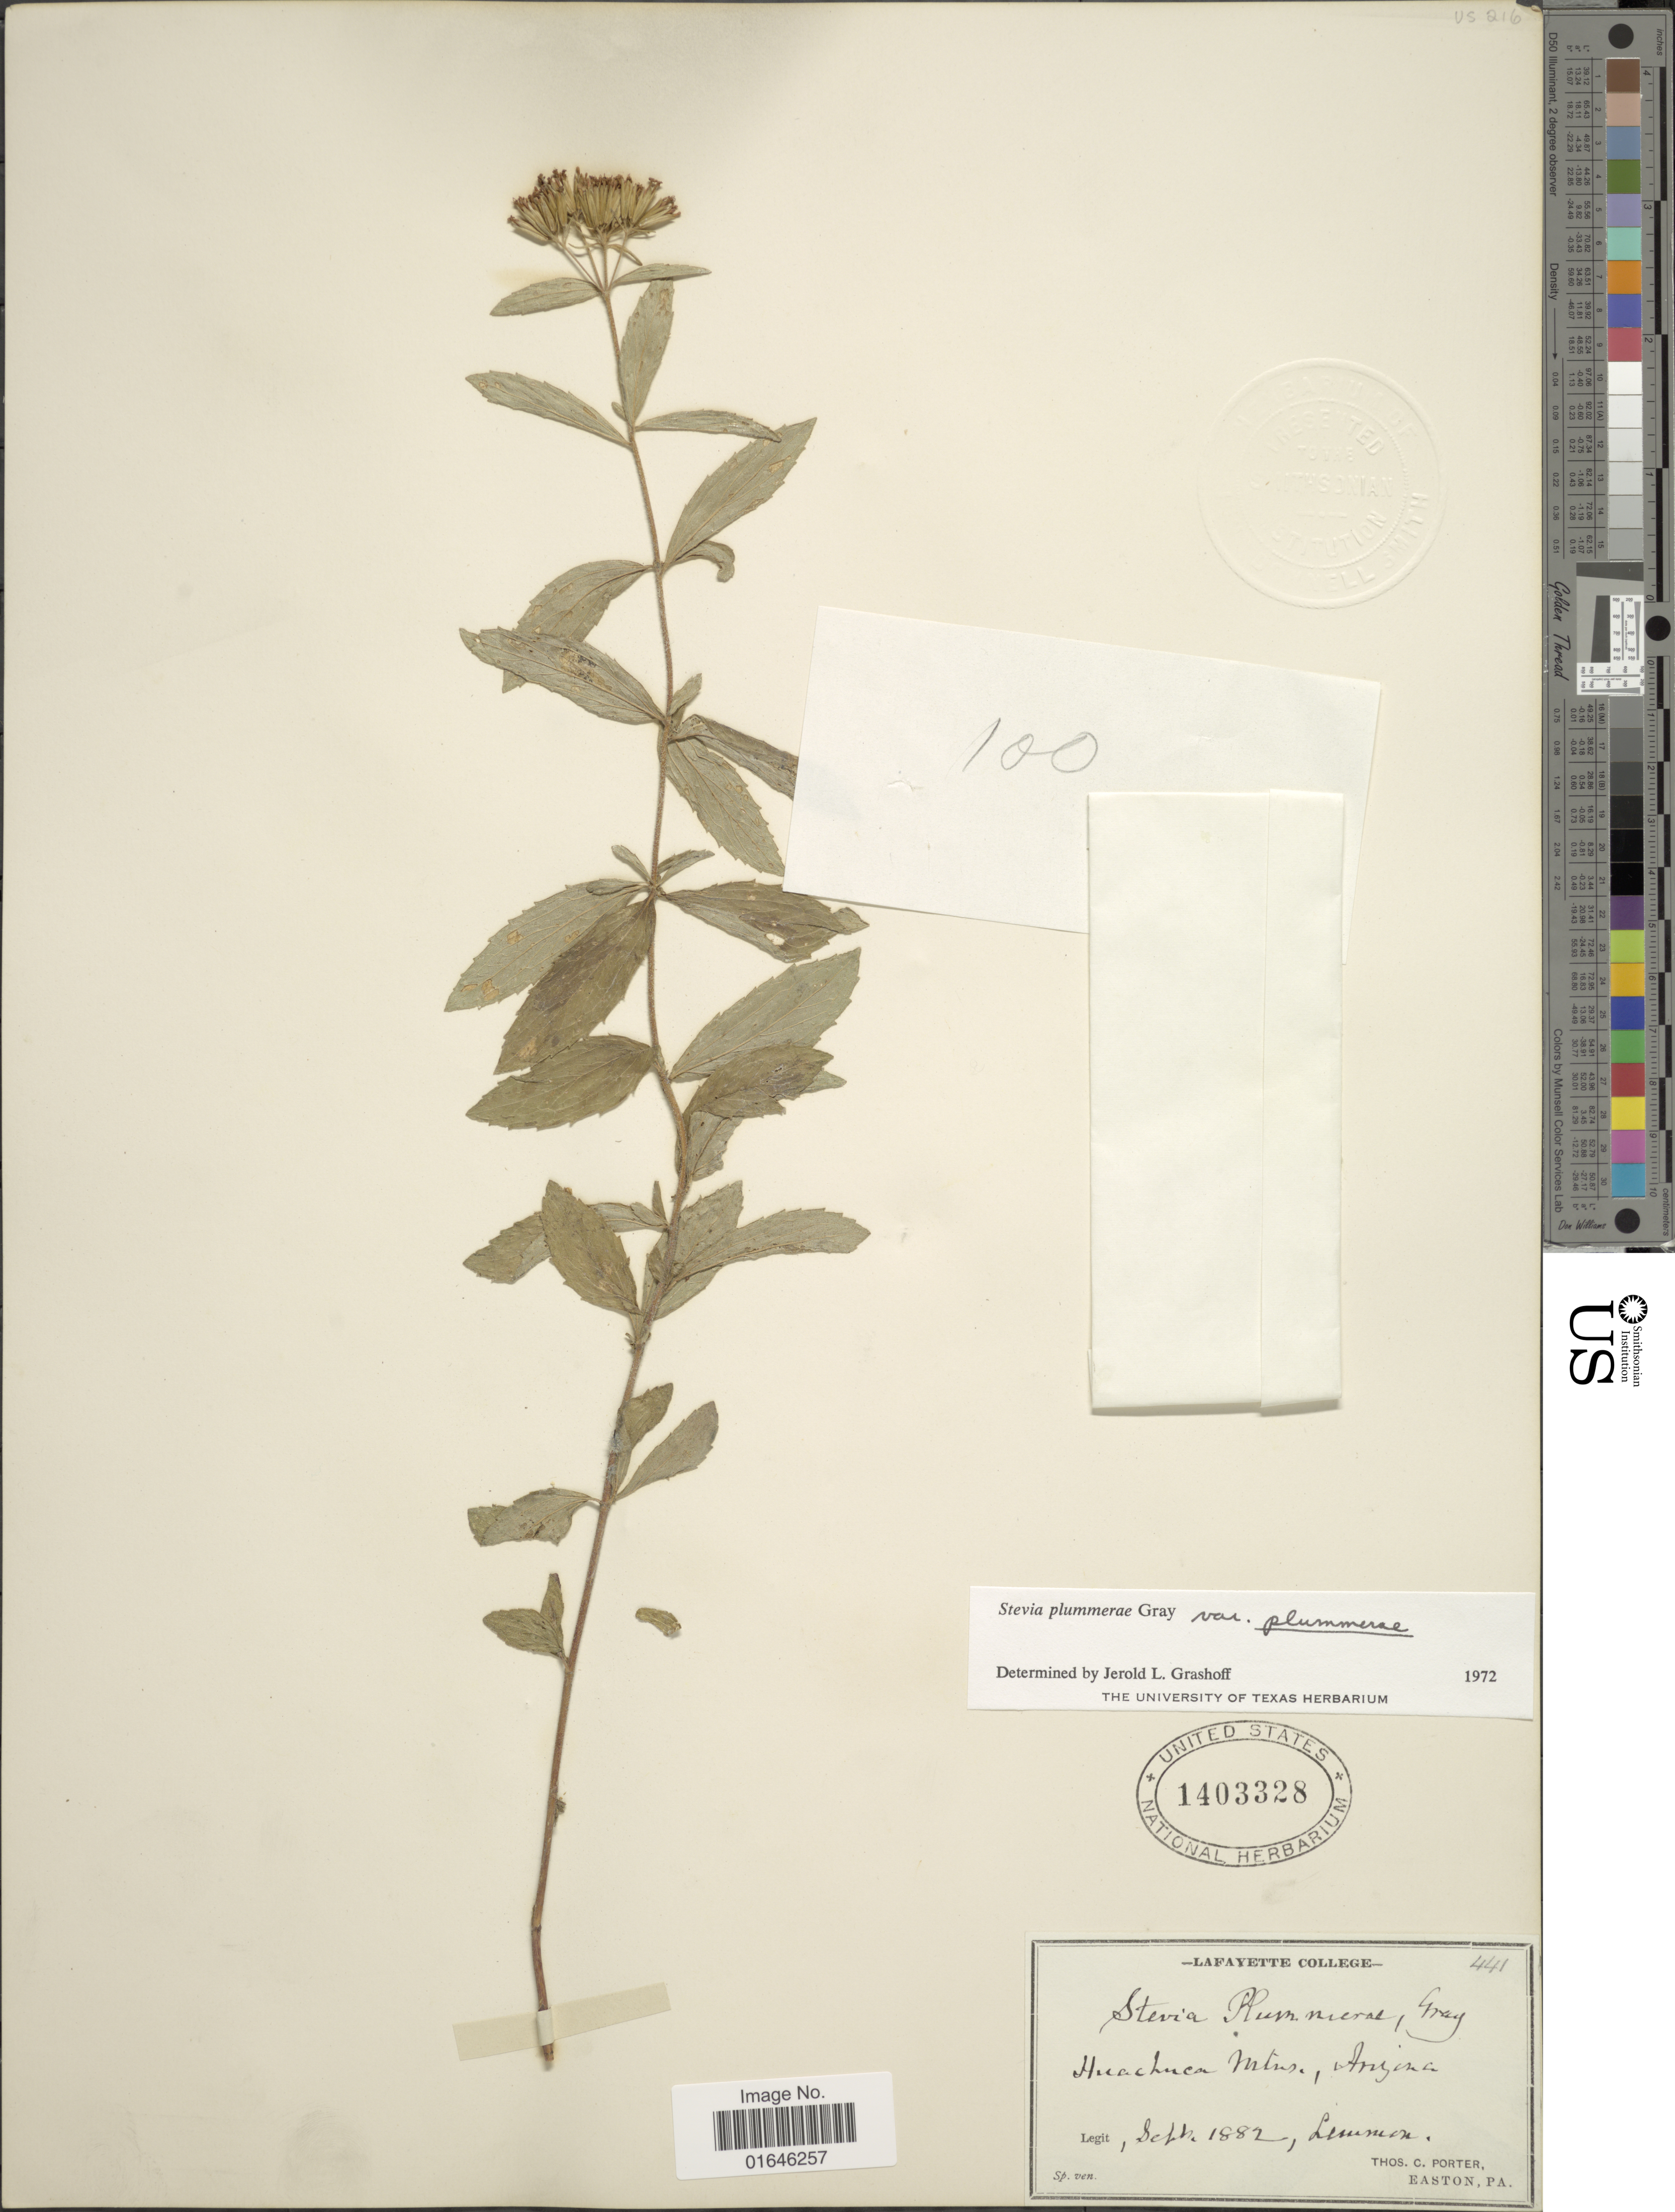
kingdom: Plantae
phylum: Tracheophyta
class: Magnoliopsida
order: Asterales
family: Asteraceae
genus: Stevia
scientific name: Stevia plummerae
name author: A. Gray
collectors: T. C. Porter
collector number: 441?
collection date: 1882-09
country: United States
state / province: Arizona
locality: Huachuca Mtns.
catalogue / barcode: US 1403328